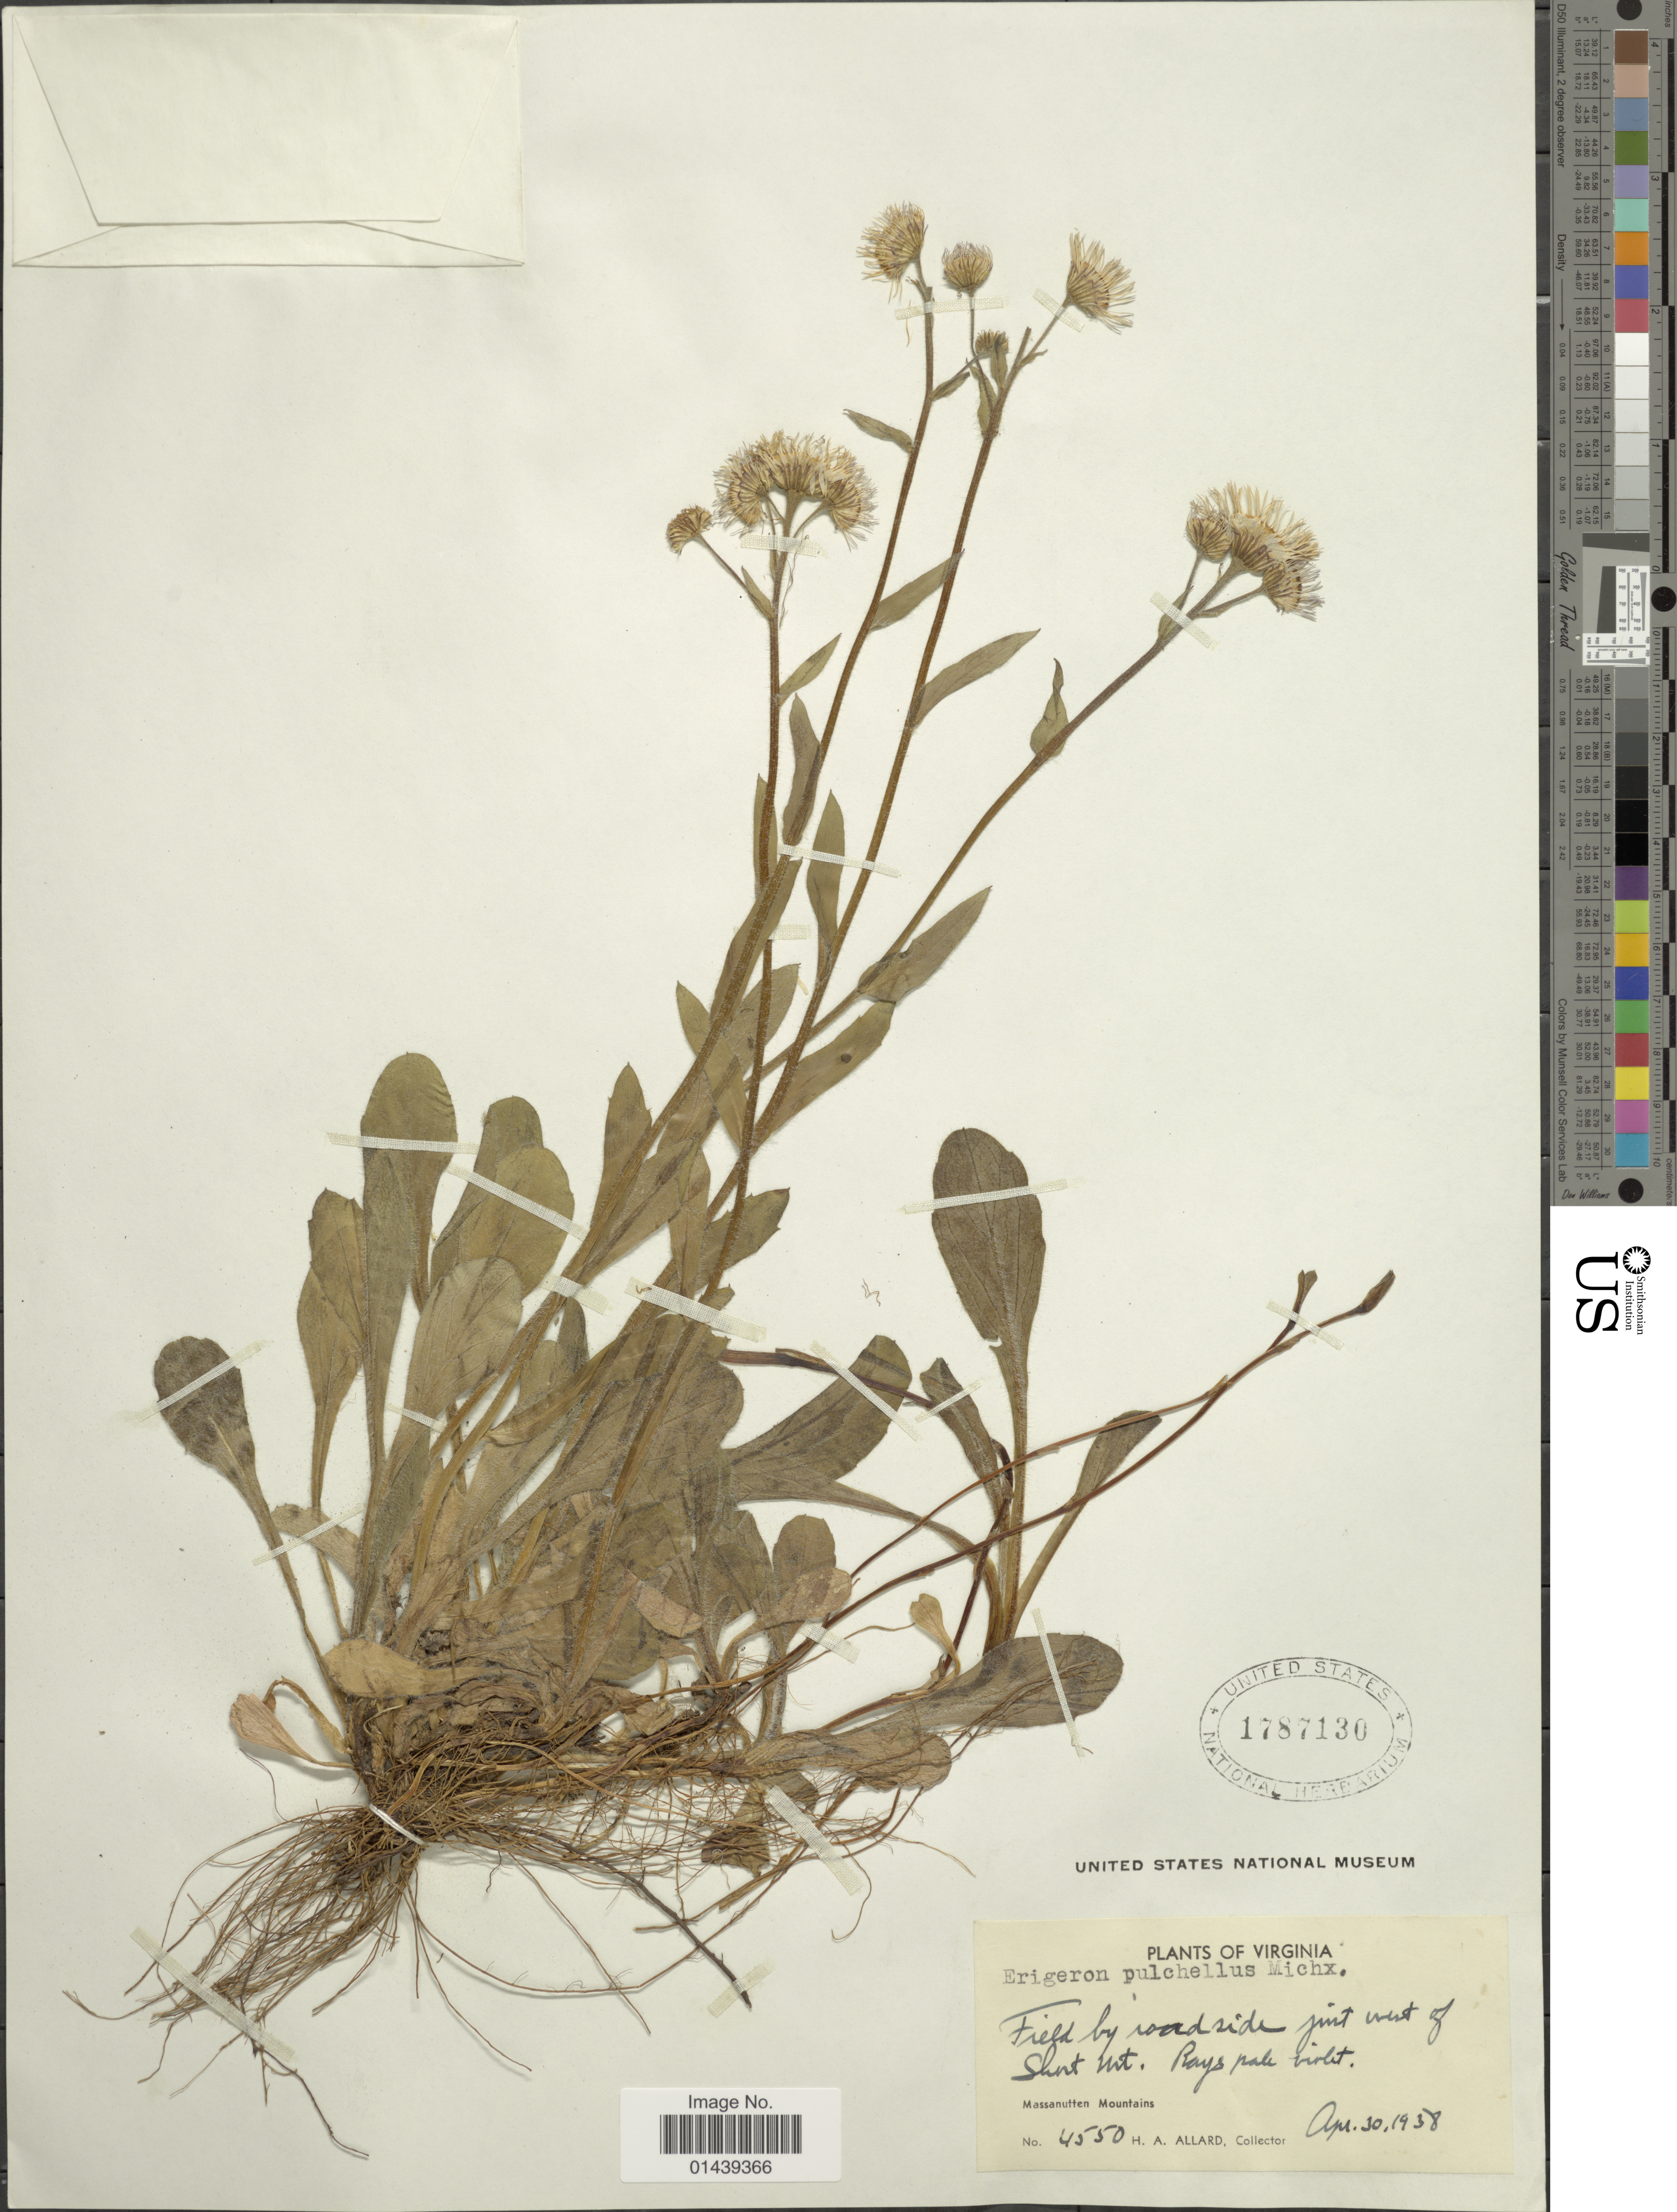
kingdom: Plantae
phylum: Tracheophyta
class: Magnoliopsida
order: Asterales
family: Asteraceae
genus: Erigeron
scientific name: Erigeron pulchellus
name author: Michx.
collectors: H. A. Allard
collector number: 4550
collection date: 1938-04-30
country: United States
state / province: Virginia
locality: Just west of Short Mt. Massanutten Mountains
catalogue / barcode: US 1787130